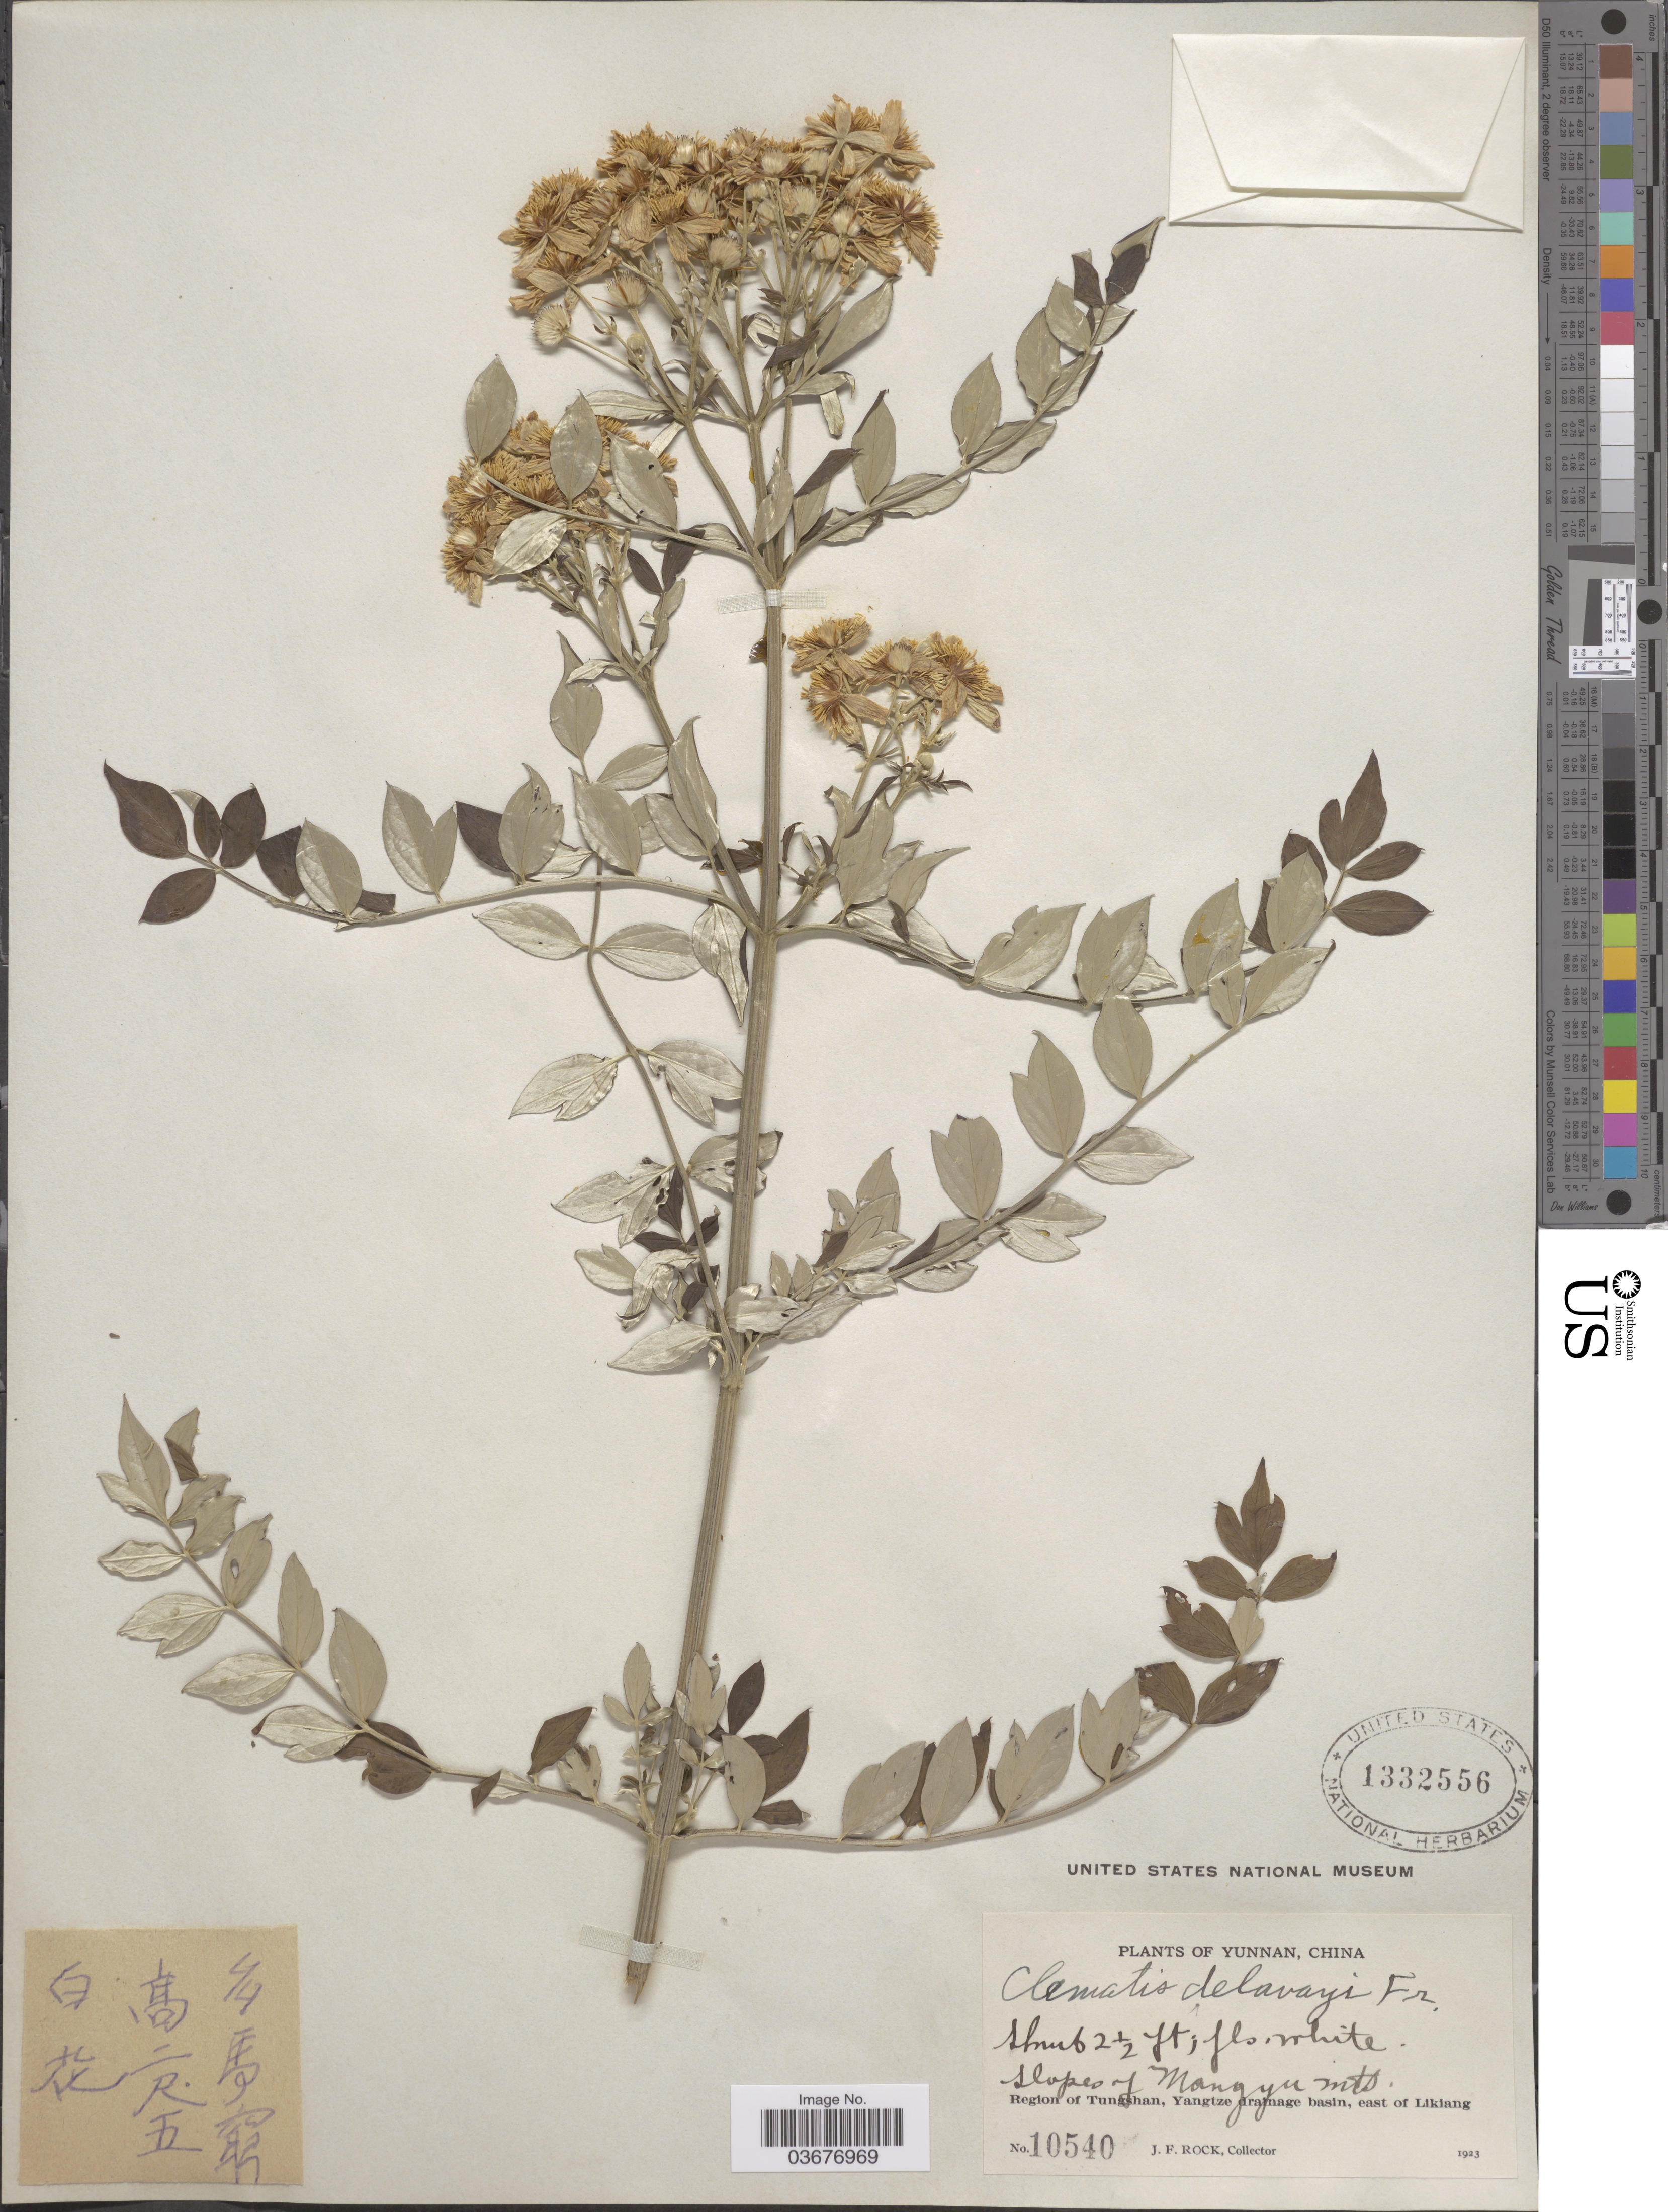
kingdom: Plantae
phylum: Tracheophyta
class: Magnoliopsida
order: Ranunculales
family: Ranunculaceae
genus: Clematis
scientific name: Clematis delavayi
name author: Franch.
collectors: J. Rock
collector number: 10540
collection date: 1923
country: China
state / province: Yunnan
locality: Slopes of Mangyu Mts. Region of Tungshan, Yangtze drainage basin, east of Likiang.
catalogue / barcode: US 1332556